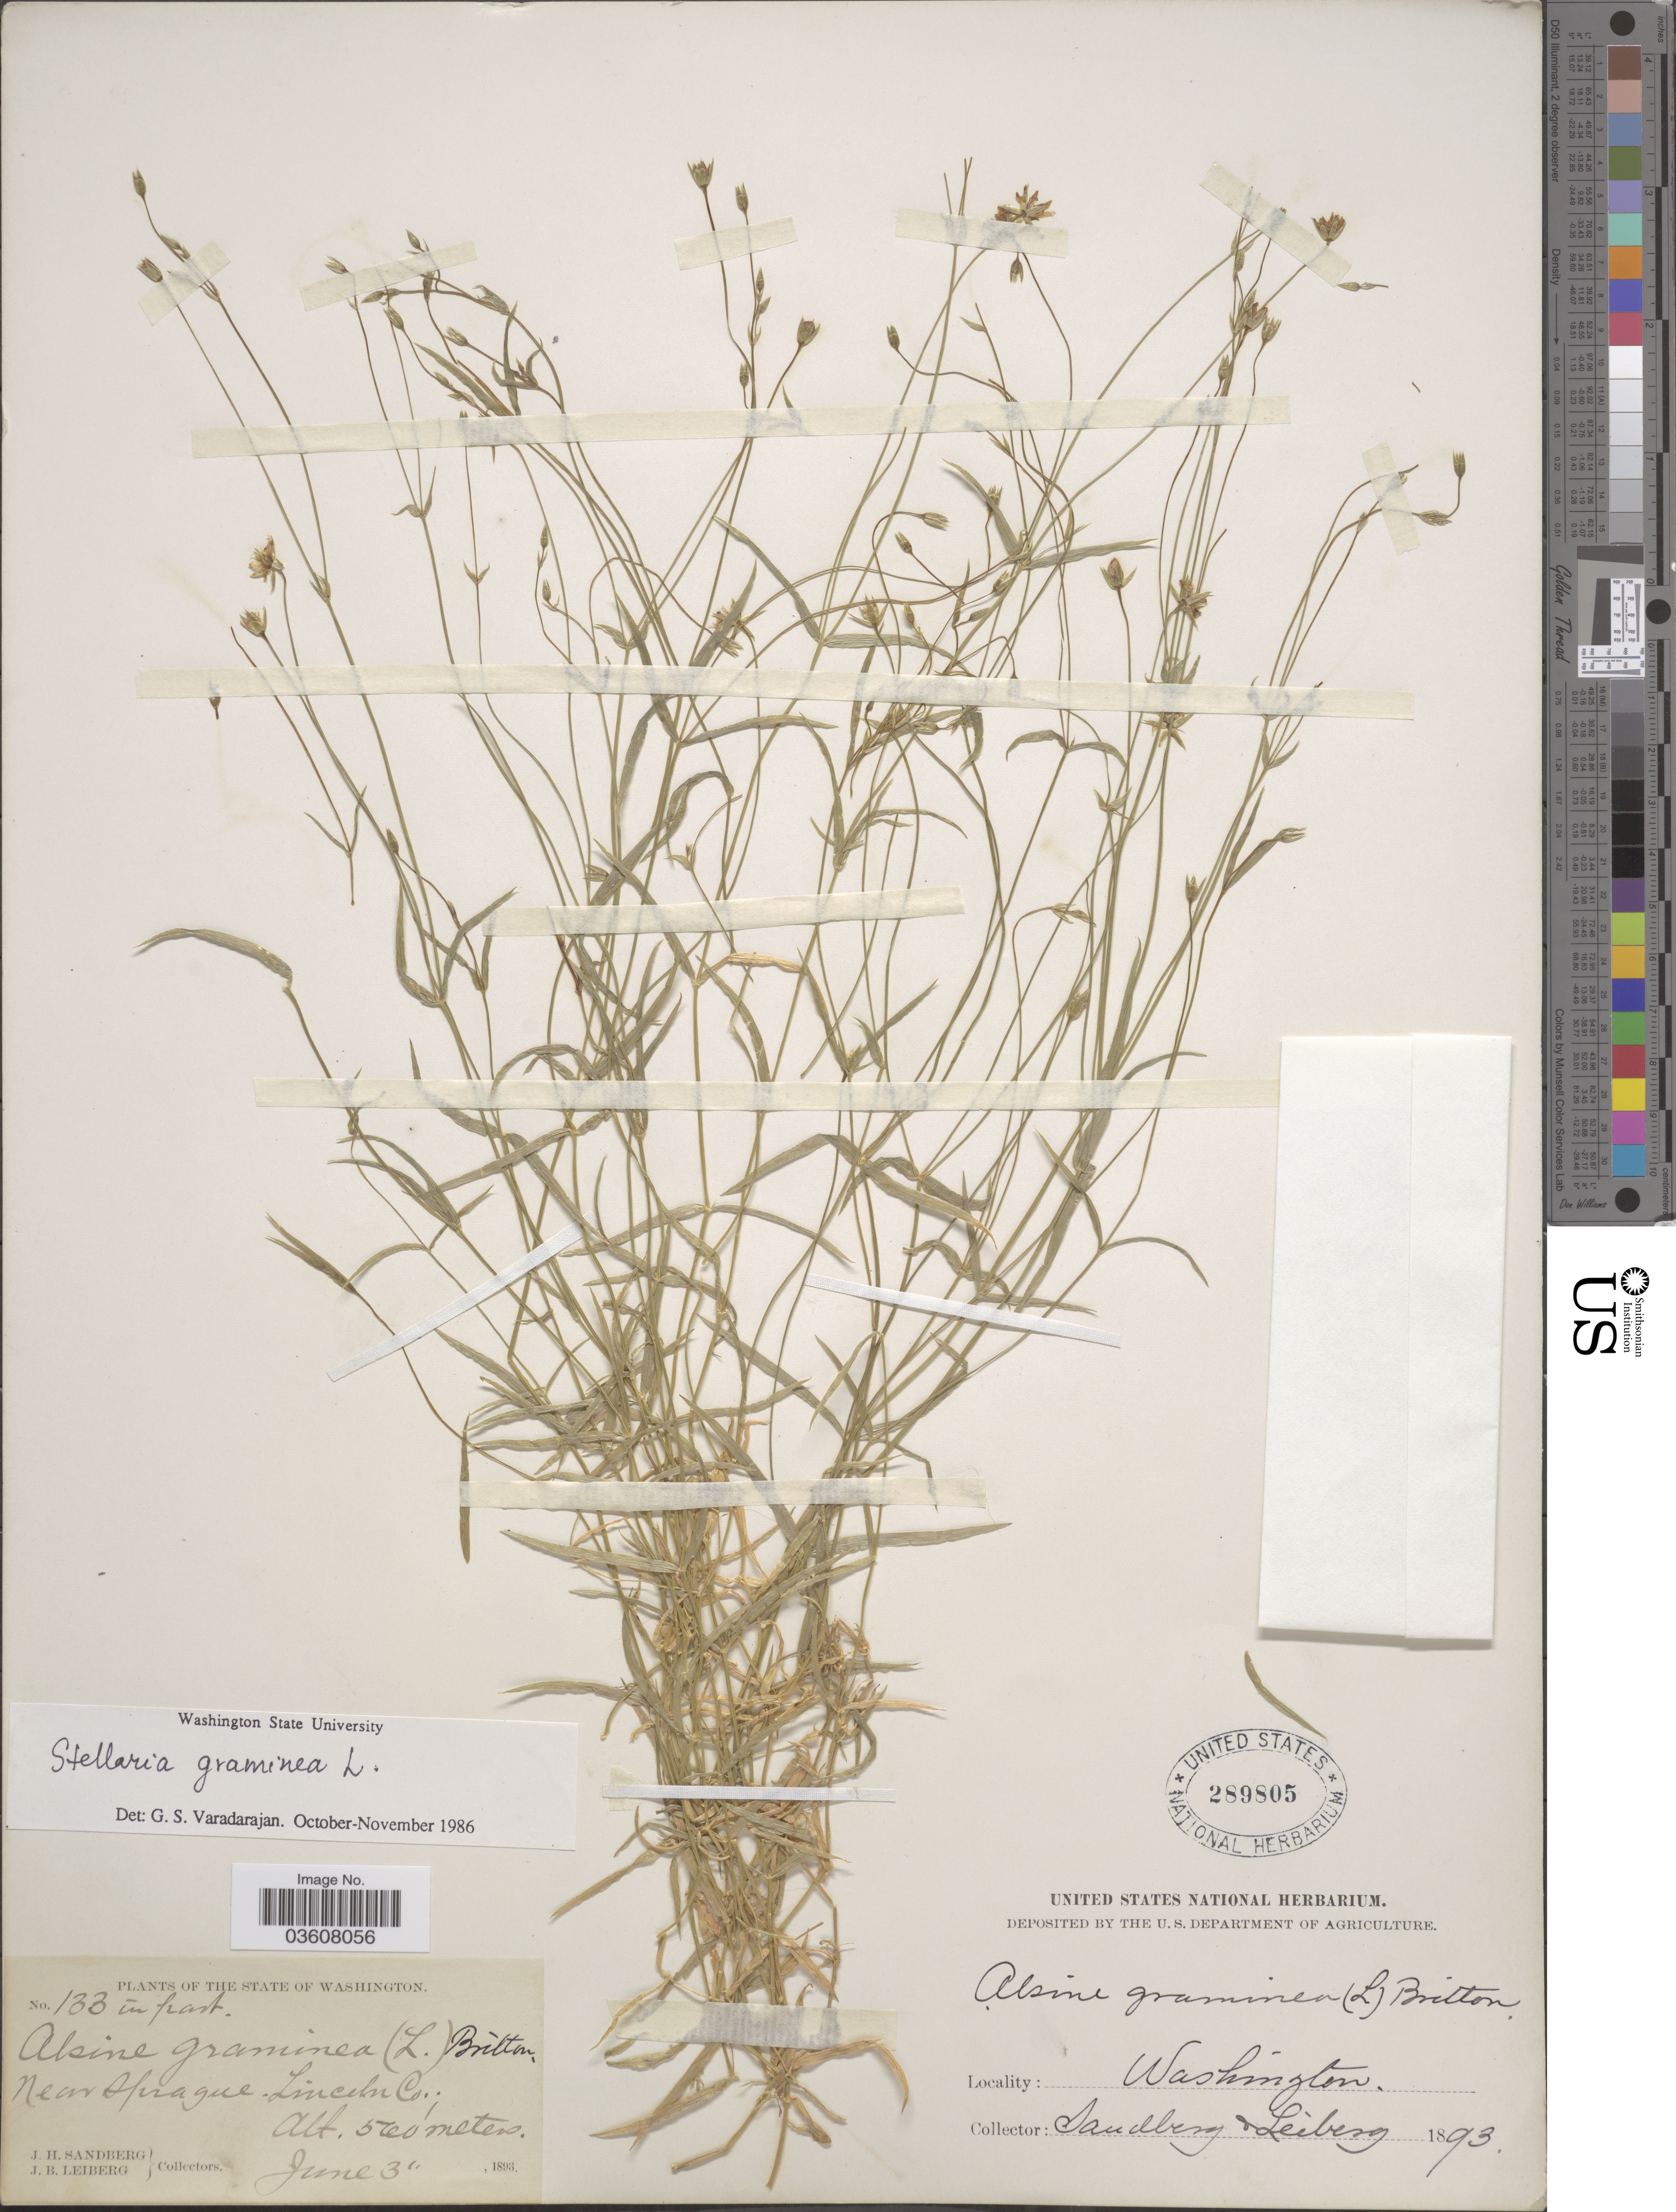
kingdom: Plantae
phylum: Tracheophyta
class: Magnoliopsida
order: Caryophyllales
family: Caryophyllaceae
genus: Stellaria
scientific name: Stellaria graminea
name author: L.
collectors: J. H. Sandberg & J. B. Leiberg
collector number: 133 in part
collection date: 1893-06-03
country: United States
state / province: Washington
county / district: Lincoln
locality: Near Sprague. Lincoln Co.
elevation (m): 560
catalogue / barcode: US 289805